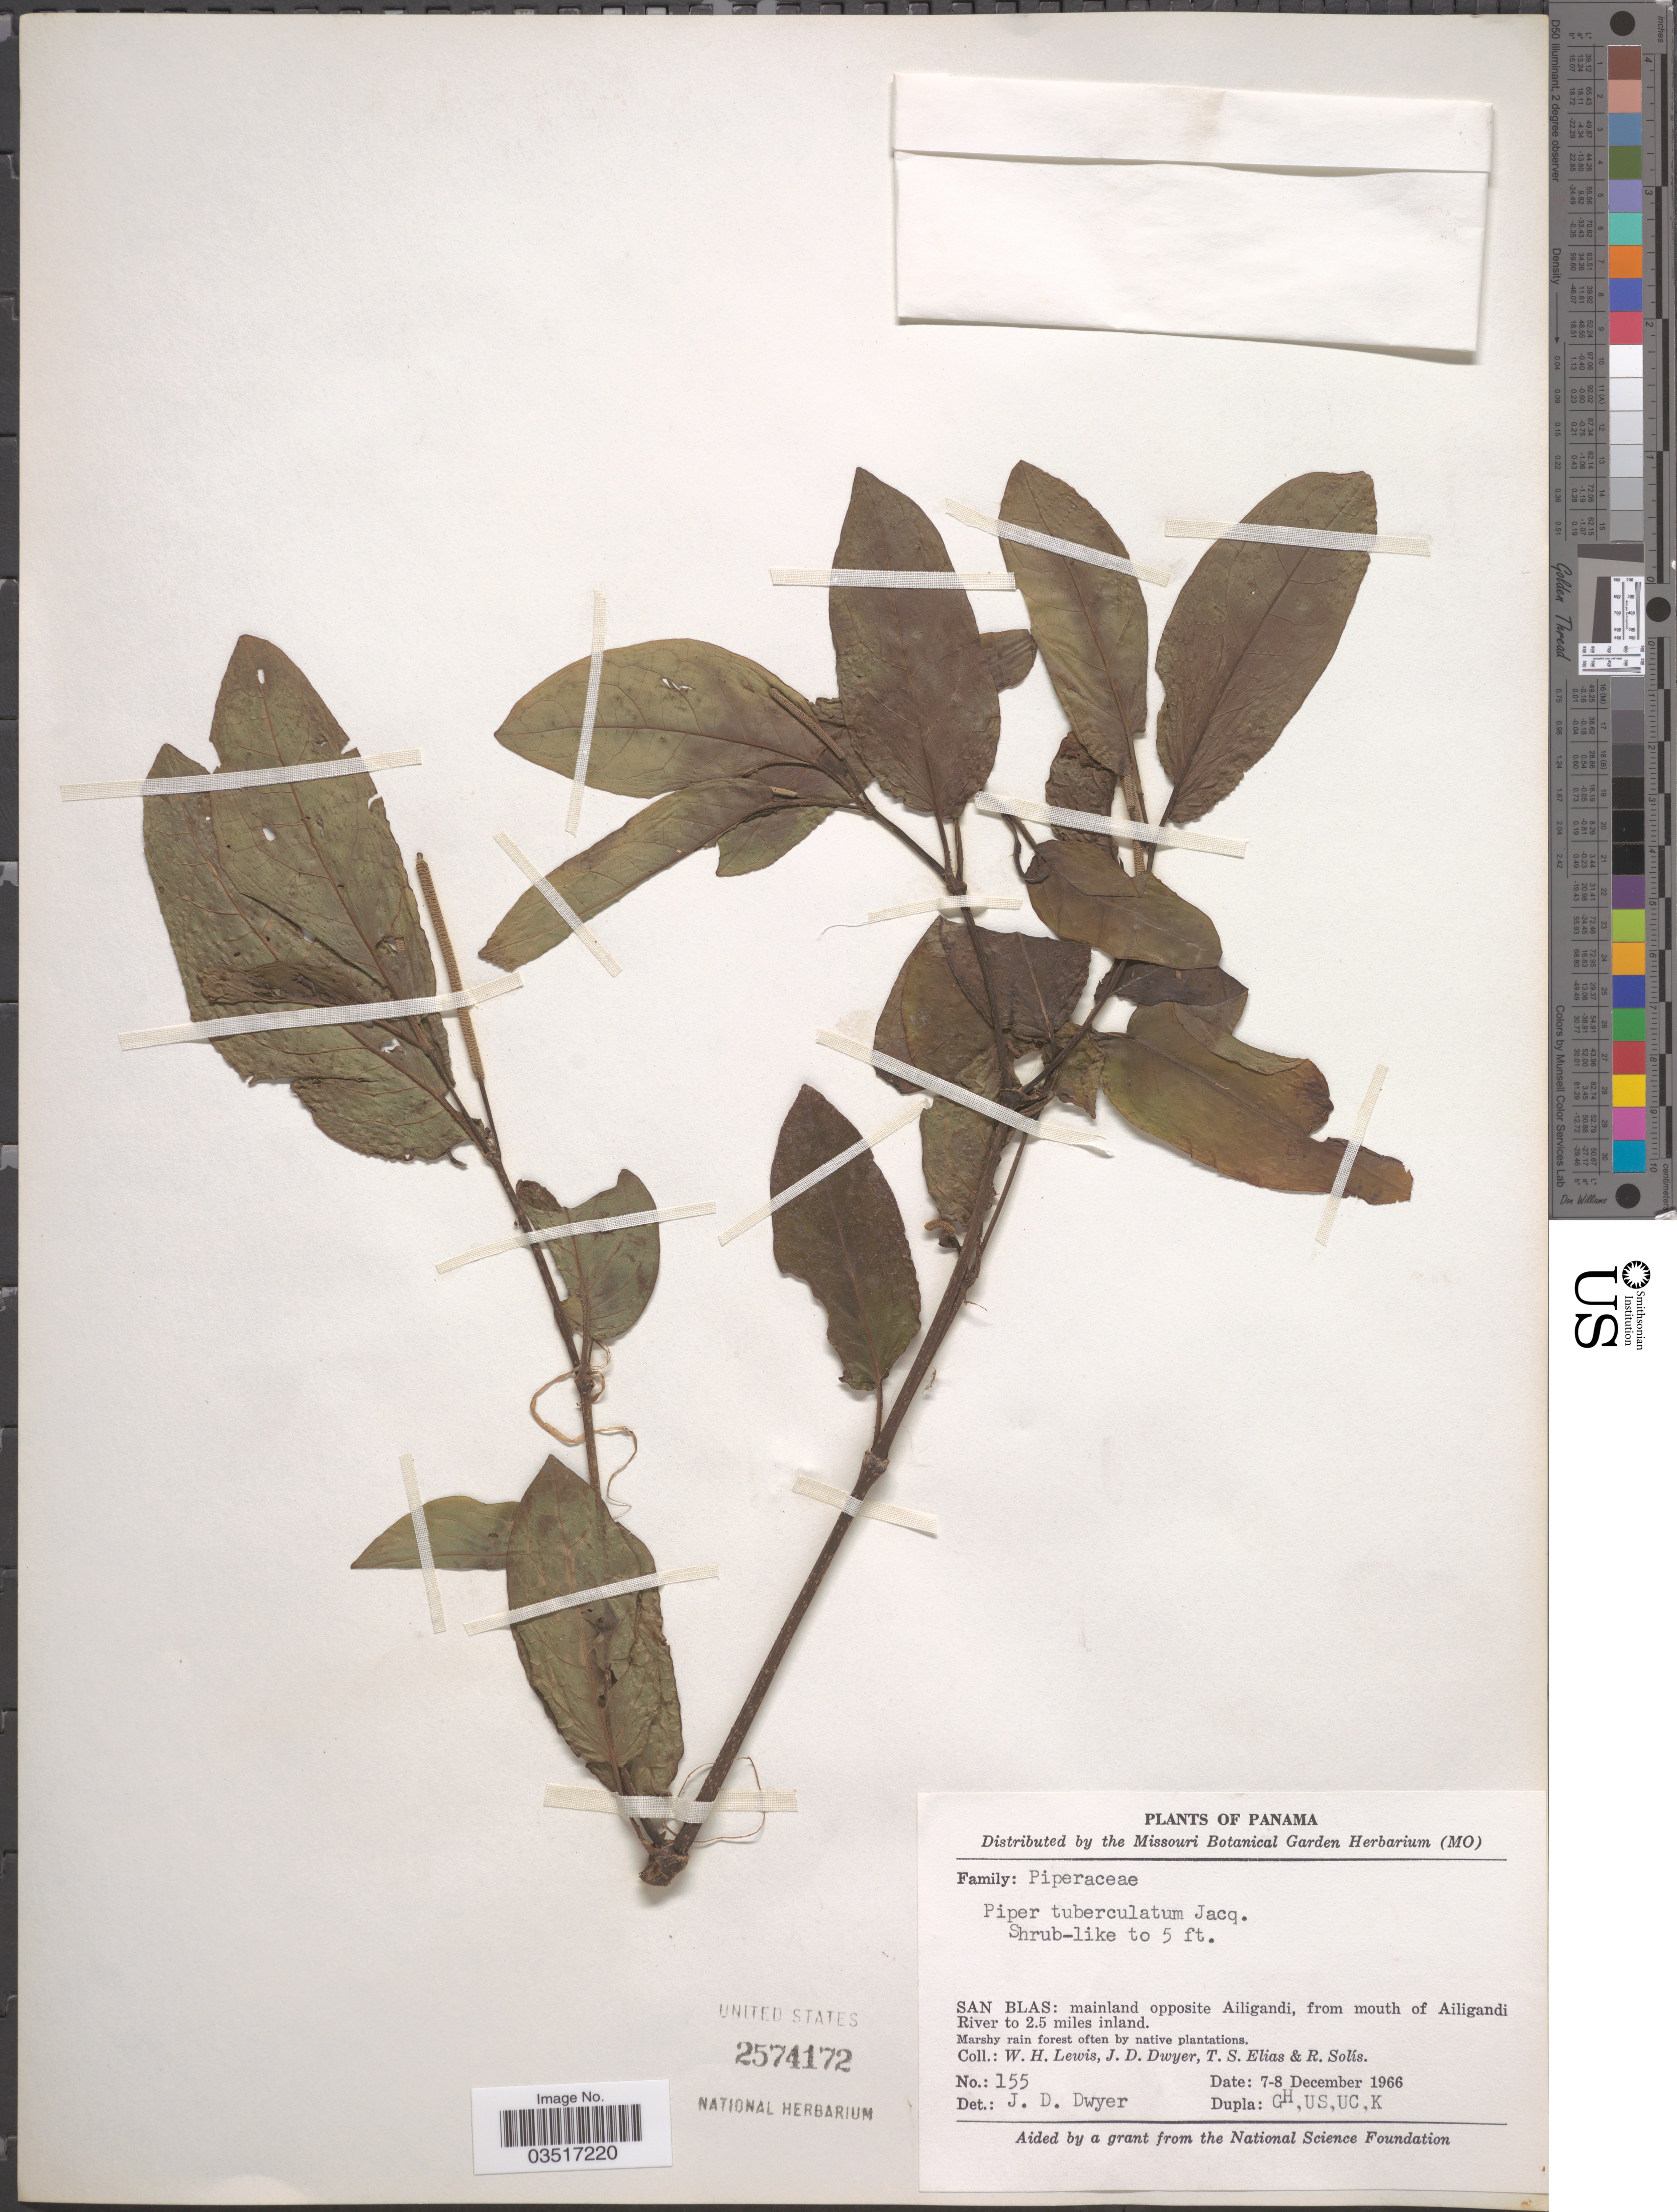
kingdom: Plantae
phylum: Tracheophyta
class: Magnoliopsida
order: Piperales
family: Piperaceae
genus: Piper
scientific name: Piper tuberculatum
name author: Jacq.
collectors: W. H. Lewis, J. D. Dwyer, T. S. Elias & R. Solis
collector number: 155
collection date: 1966-12-07/1966-12-08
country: Panama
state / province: Kuna Yala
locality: San Blas: mainland opposite Ailigandi, from mouth of Ailigandi River to 2.5 miles inland.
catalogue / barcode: US 2574172